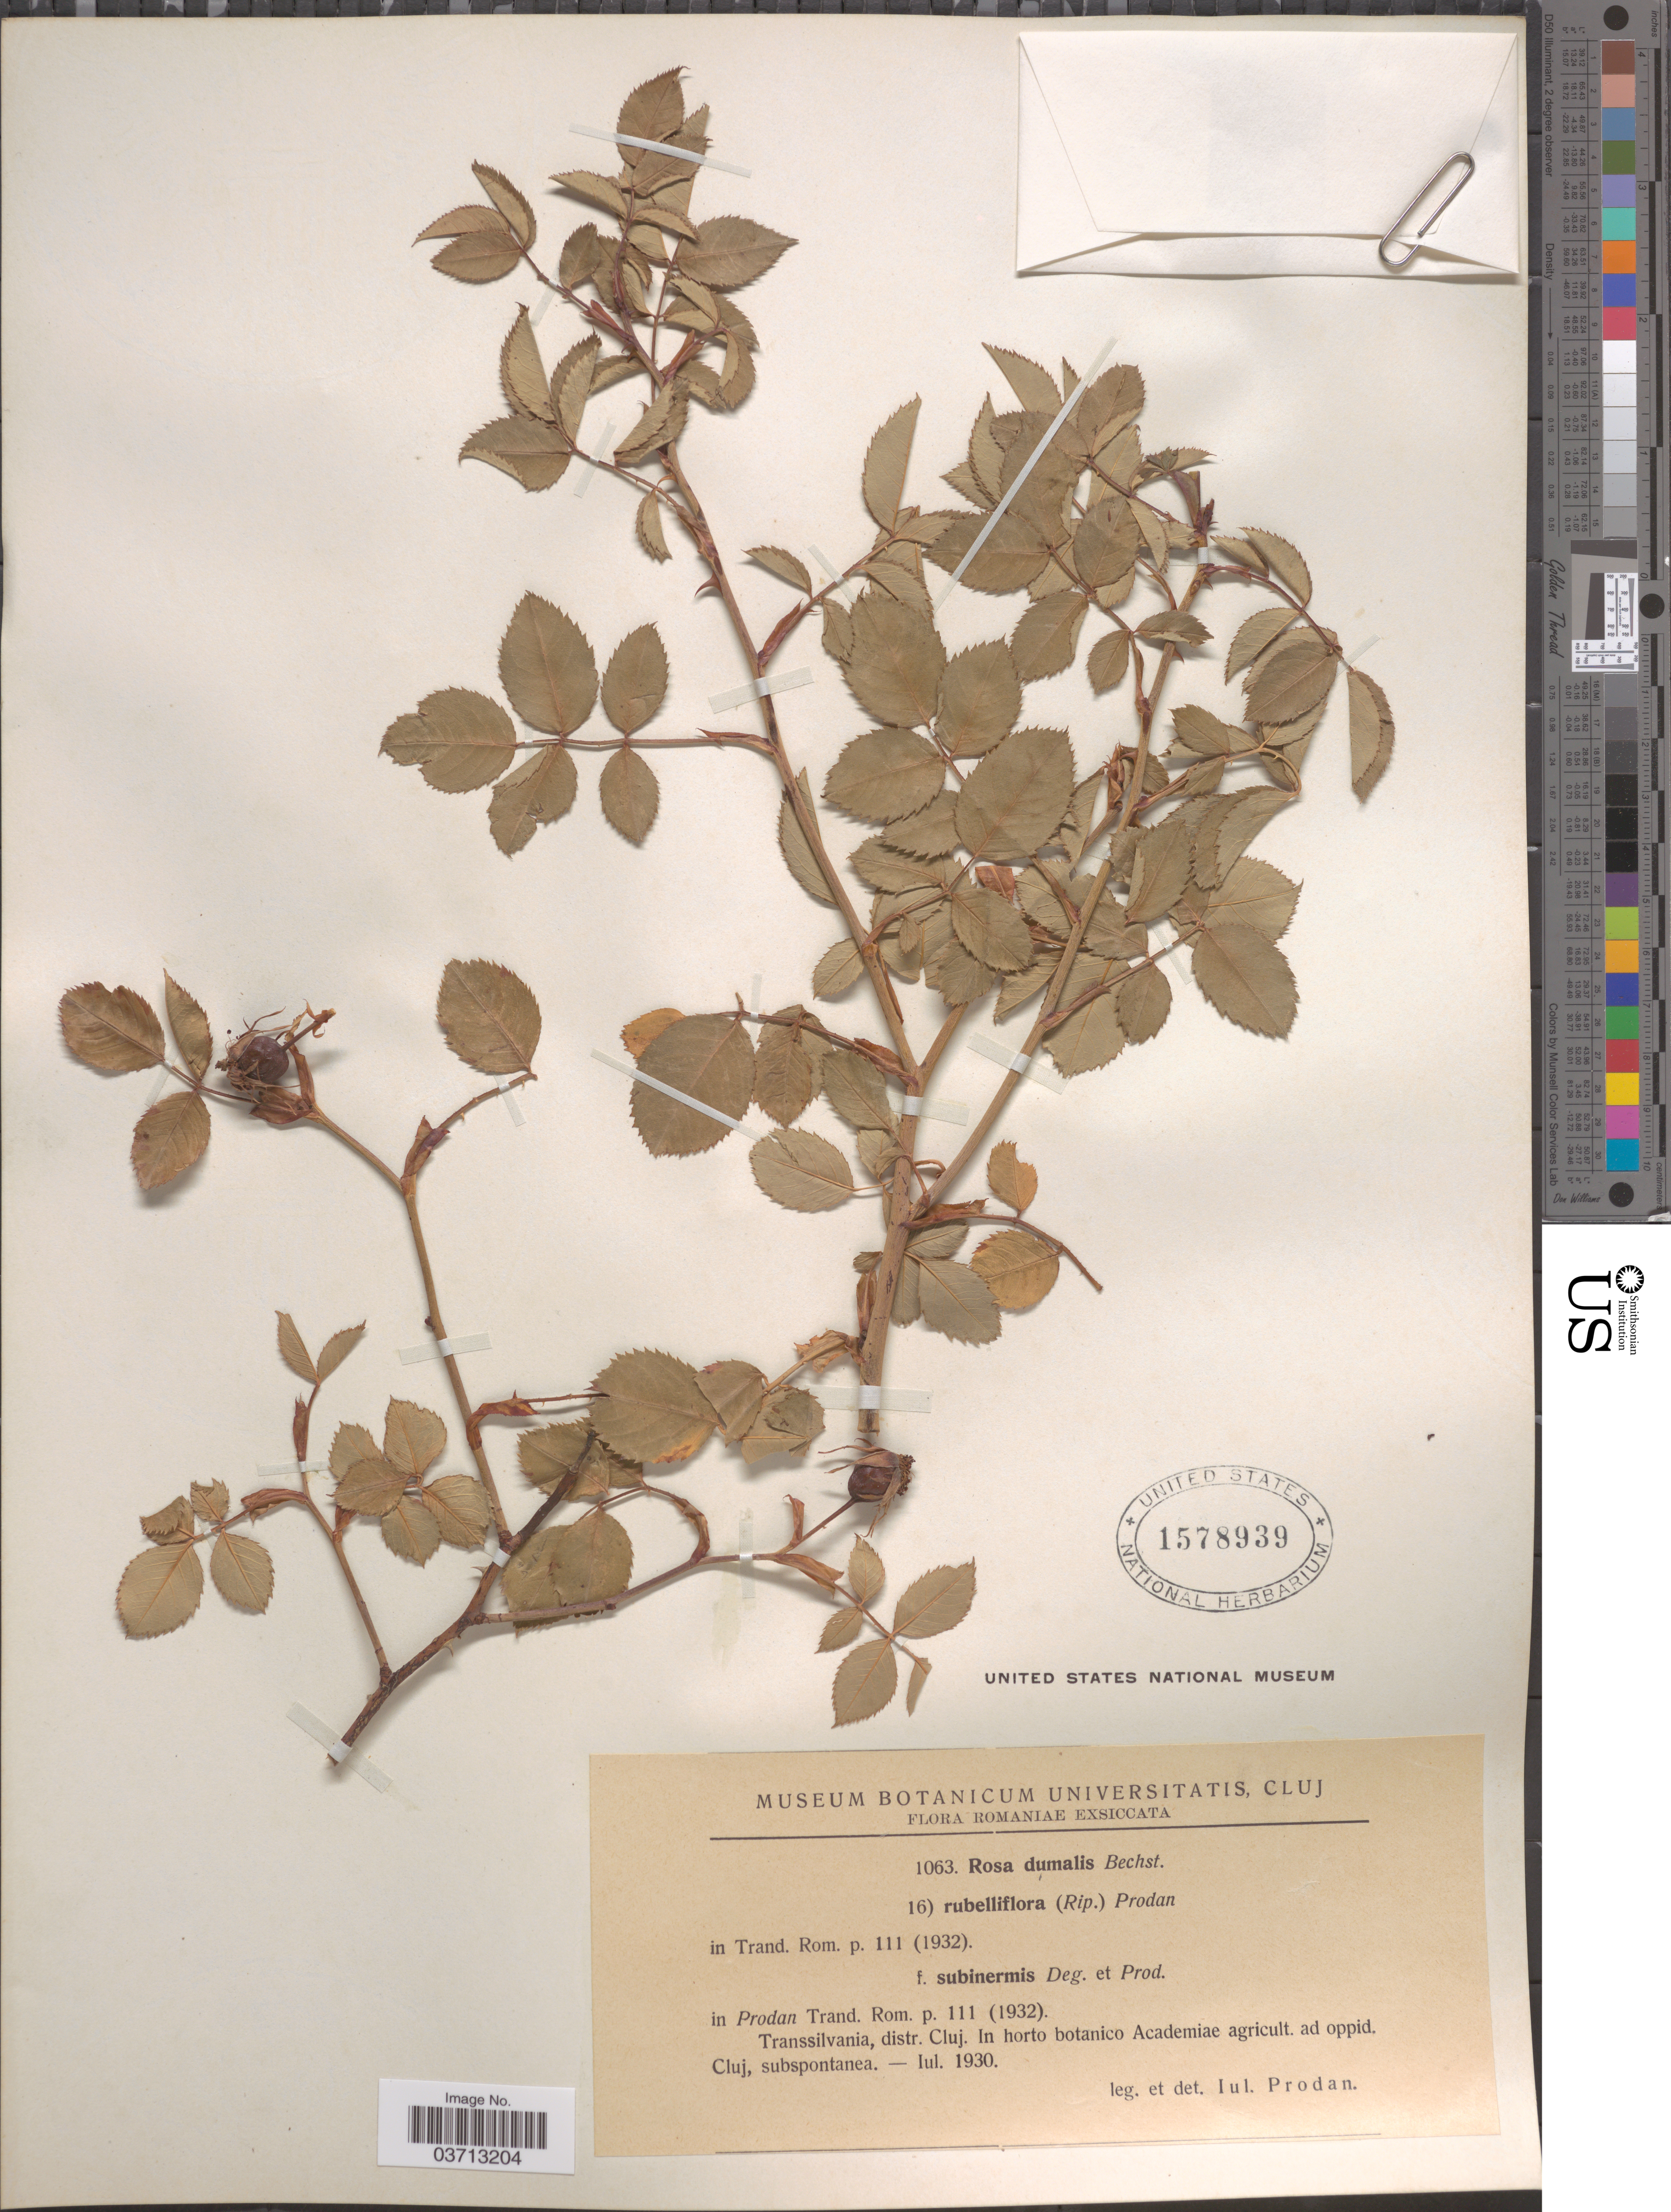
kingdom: Plantae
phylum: Tracheophyta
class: Magnoliopsida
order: Rosales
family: Rosaceae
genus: Rosa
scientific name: Rosa dumalis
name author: Bechst.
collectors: J. Prodan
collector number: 1063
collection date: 1930-07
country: Romania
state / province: Cluj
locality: Transsilvania, distr. Cluj. In horto botanico Academie agricult. ad oppid. Cluj.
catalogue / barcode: US 1578939